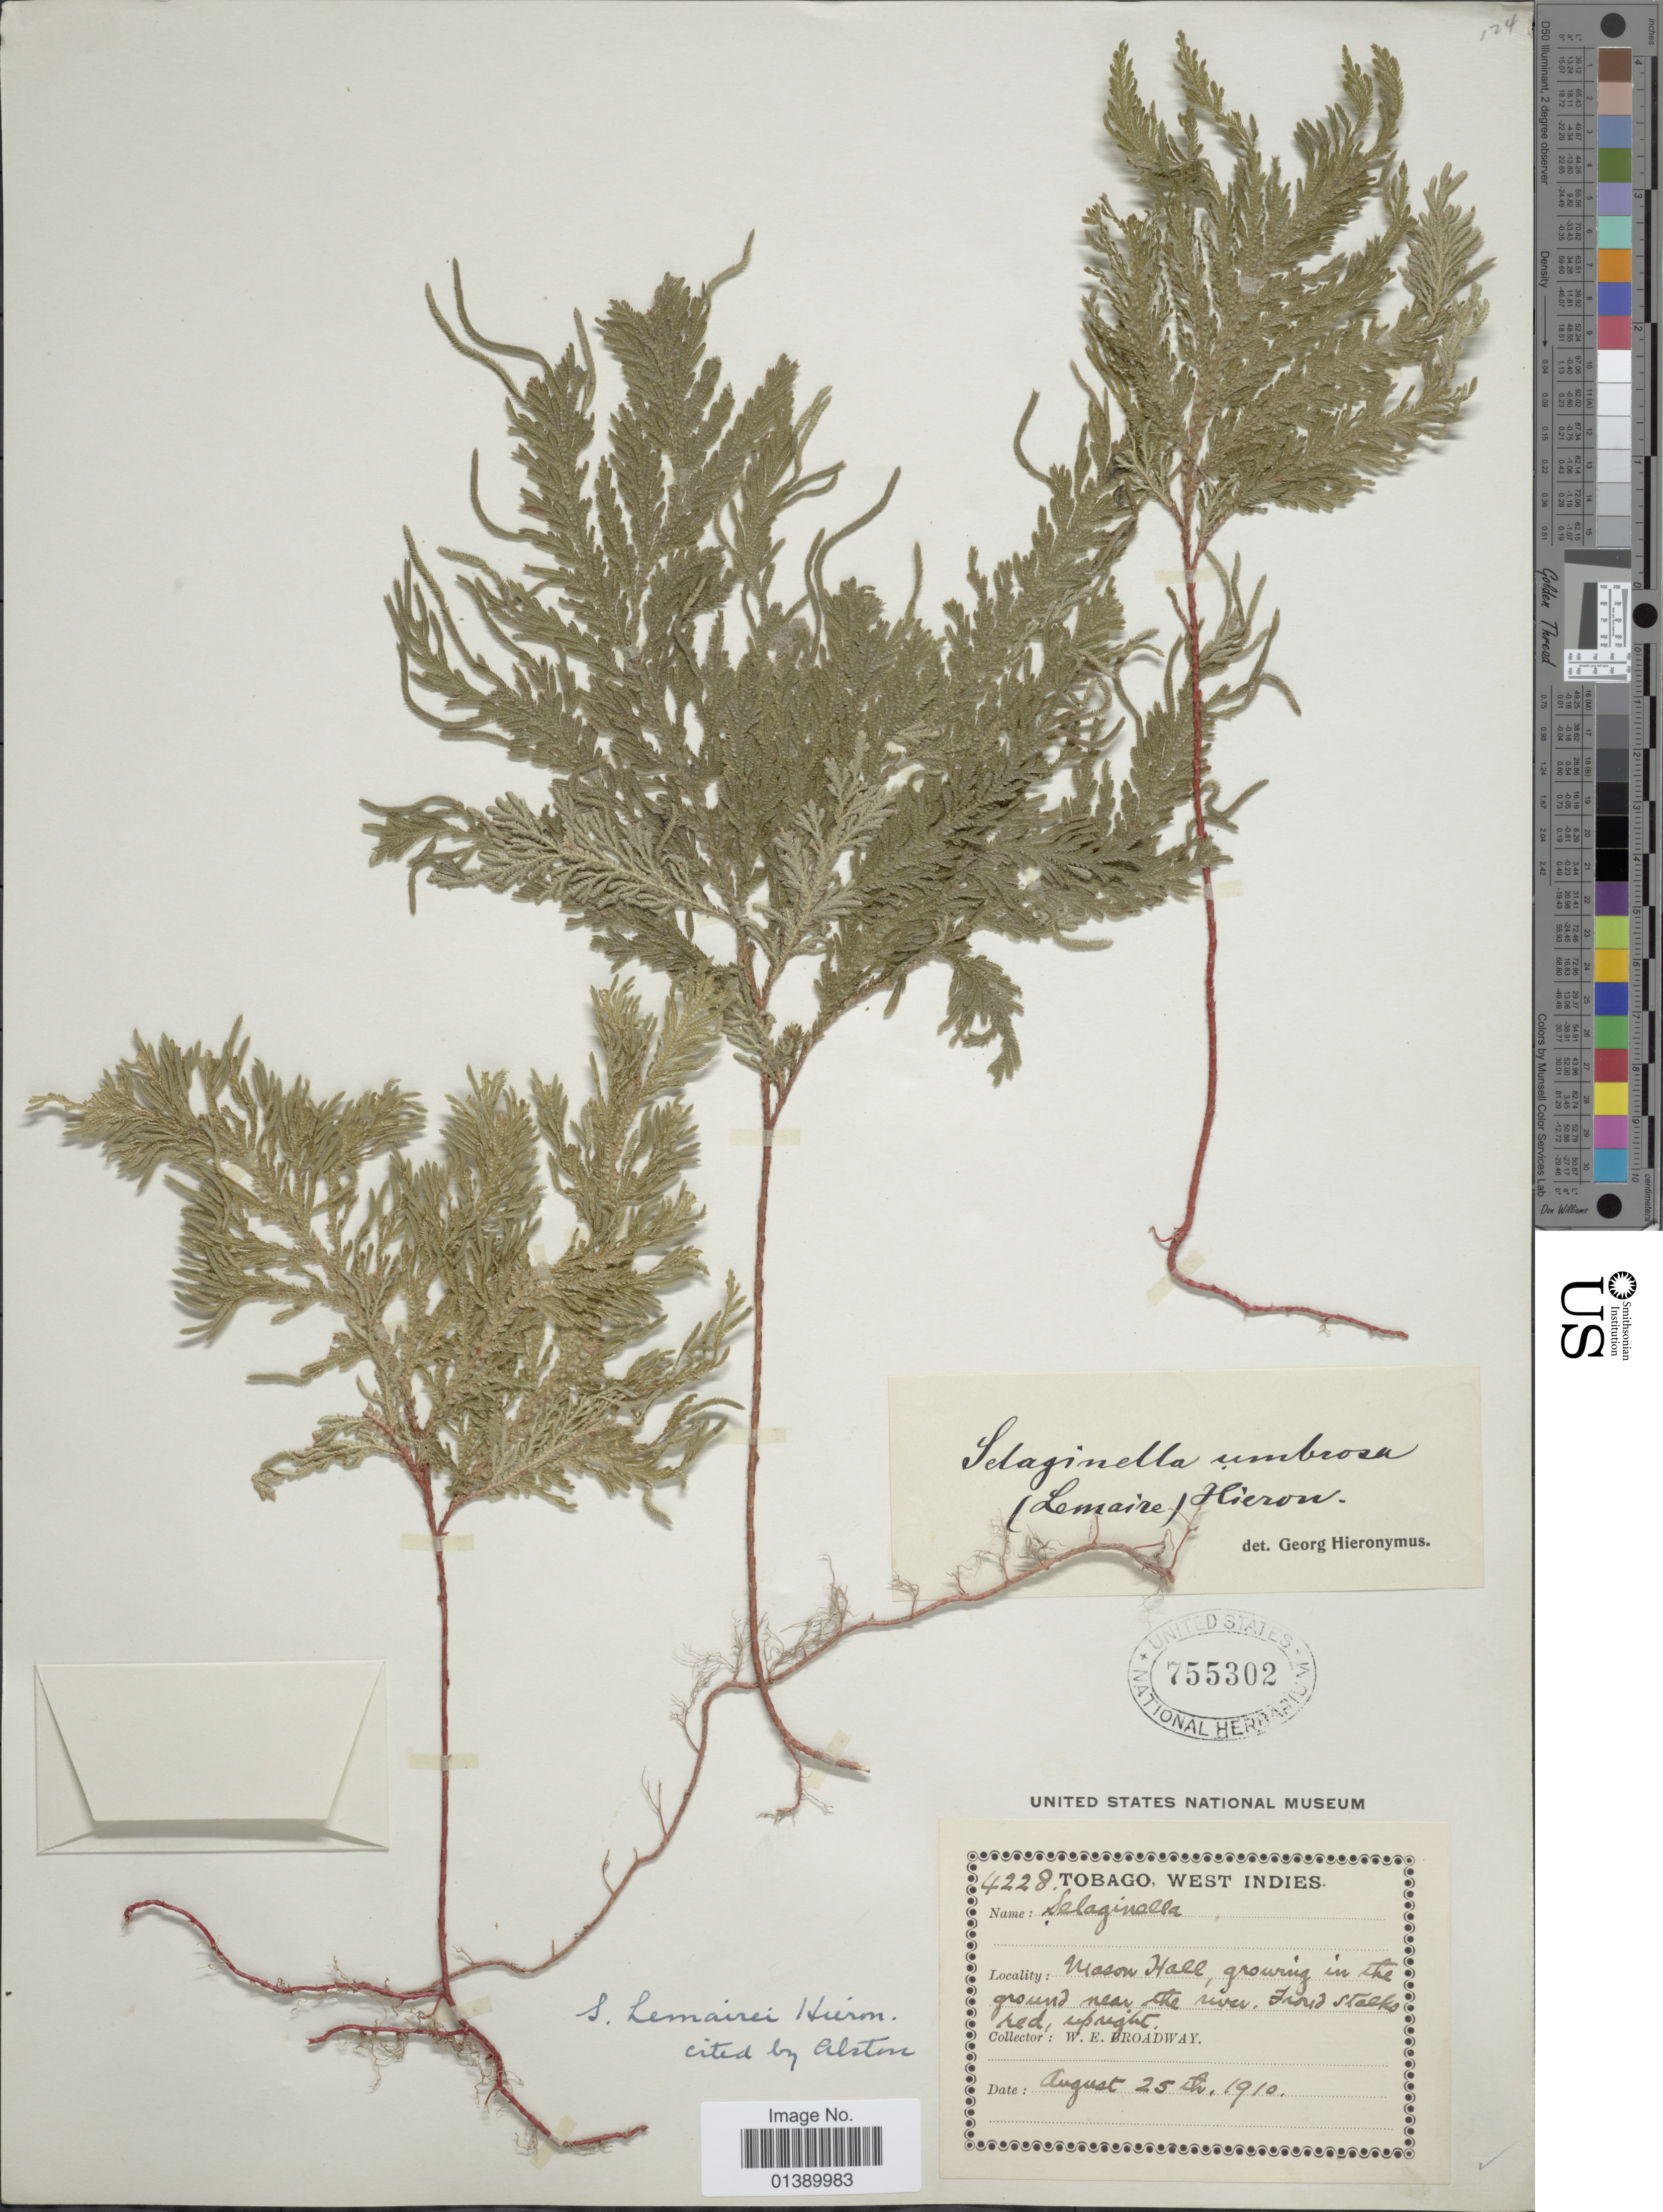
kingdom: Plantae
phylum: Tracheophyta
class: Lycopodiopsida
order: Selaginellales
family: Selaginellaceae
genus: Selaginella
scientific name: Selaginella umbrosa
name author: Lem. ex Hieron.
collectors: W. E. Broadway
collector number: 4228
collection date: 1910-08-25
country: Trinidad and Tobago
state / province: Tobago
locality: West Indies, Mason Hall, growing in the ground near the river.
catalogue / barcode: US 755302